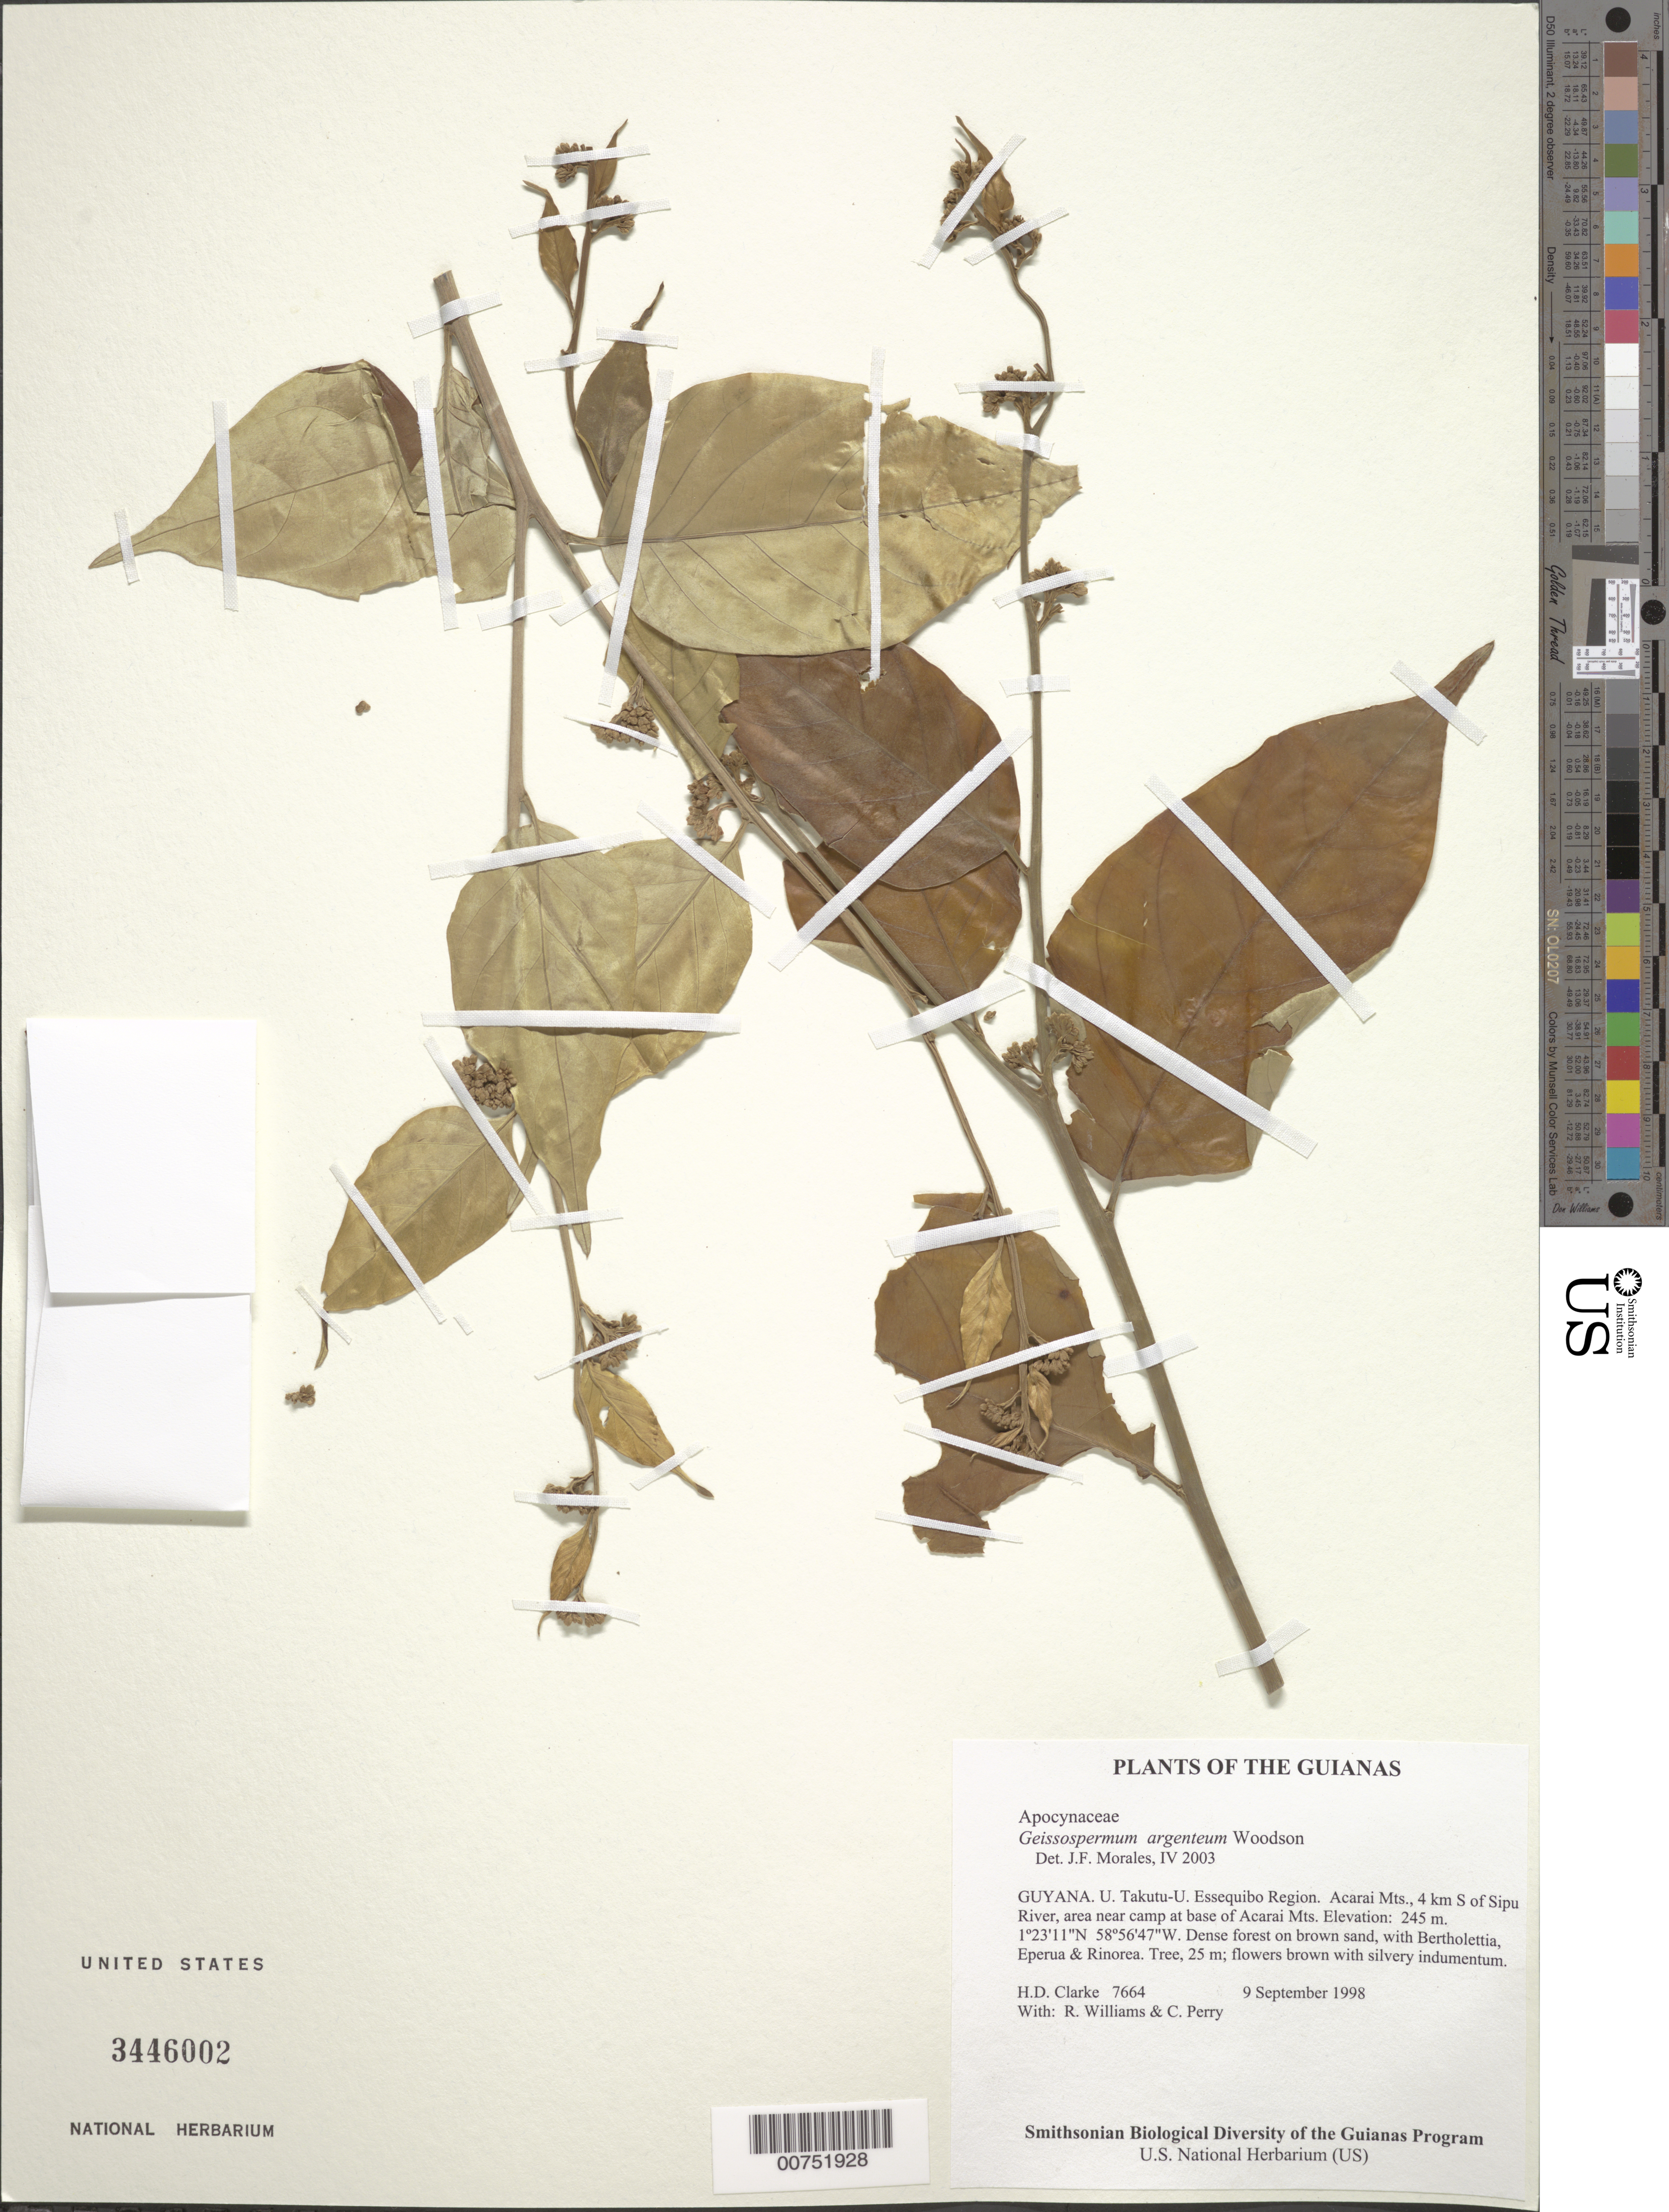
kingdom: Plantae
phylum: Tracheophyta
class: Magnoliopsida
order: Gentianales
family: Apocynaceae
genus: Geissospermum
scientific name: Geissospermum argenteum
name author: Woodson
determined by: Morales, J. F.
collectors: H. D. Clarke, R. Williams & C. Perry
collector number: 7664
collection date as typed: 9 September 1998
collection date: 1998-09-09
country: Guyana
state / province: U. Takutu-U. Essequibo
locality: Acarai Mts., 4 km S of Sipu River, area near camp at base of Acarai Mts.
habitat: Dense forest on brown sand, with Bertholettia, Eperua & Rinorea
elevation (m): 245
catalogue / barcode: US 3446002